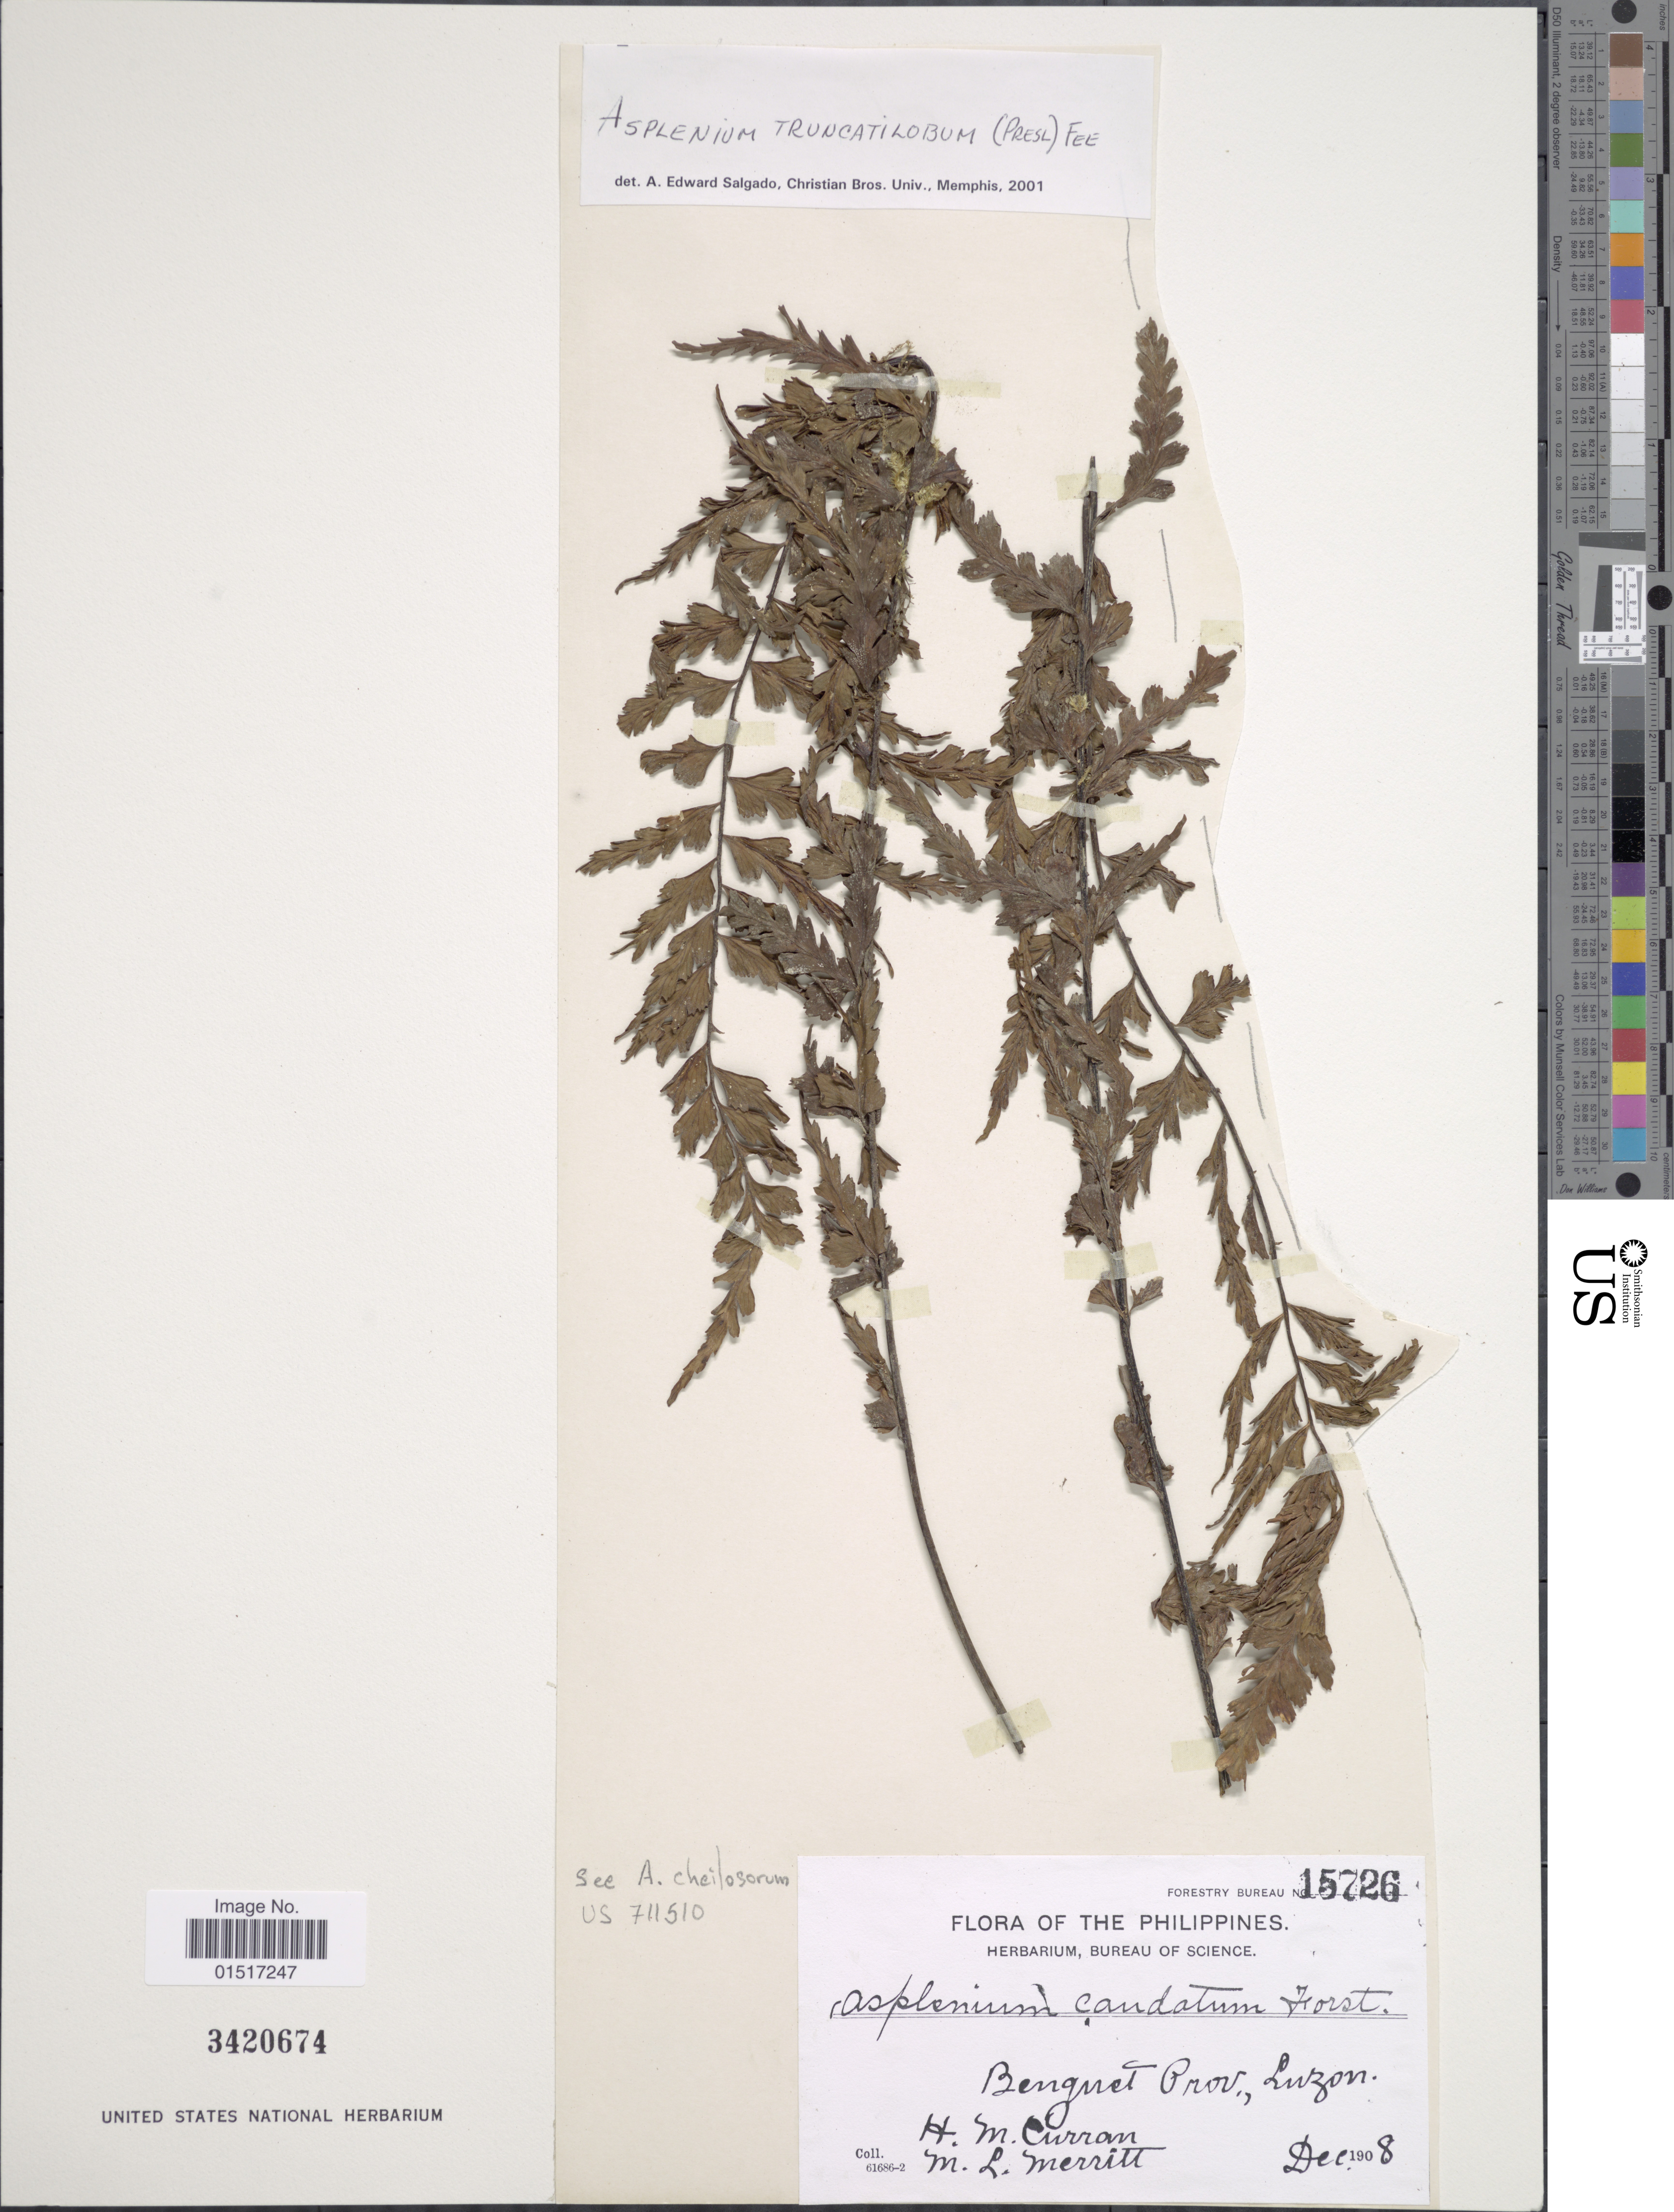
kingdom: Plantae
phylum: Tracheophyta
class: Polypodiopsida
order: Polypodiales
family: Aspleniaceae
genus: Asplenium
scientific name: Asplenium truncatilobum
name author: (C. Presl) Fée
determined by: Salgado, A. E.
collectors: H. M. Curran & M. L. Merritt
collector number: Forestry Bureau 15726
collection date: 1908-12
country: Philippines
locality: Benguet Prov., Luzon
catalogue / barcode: US 3420674